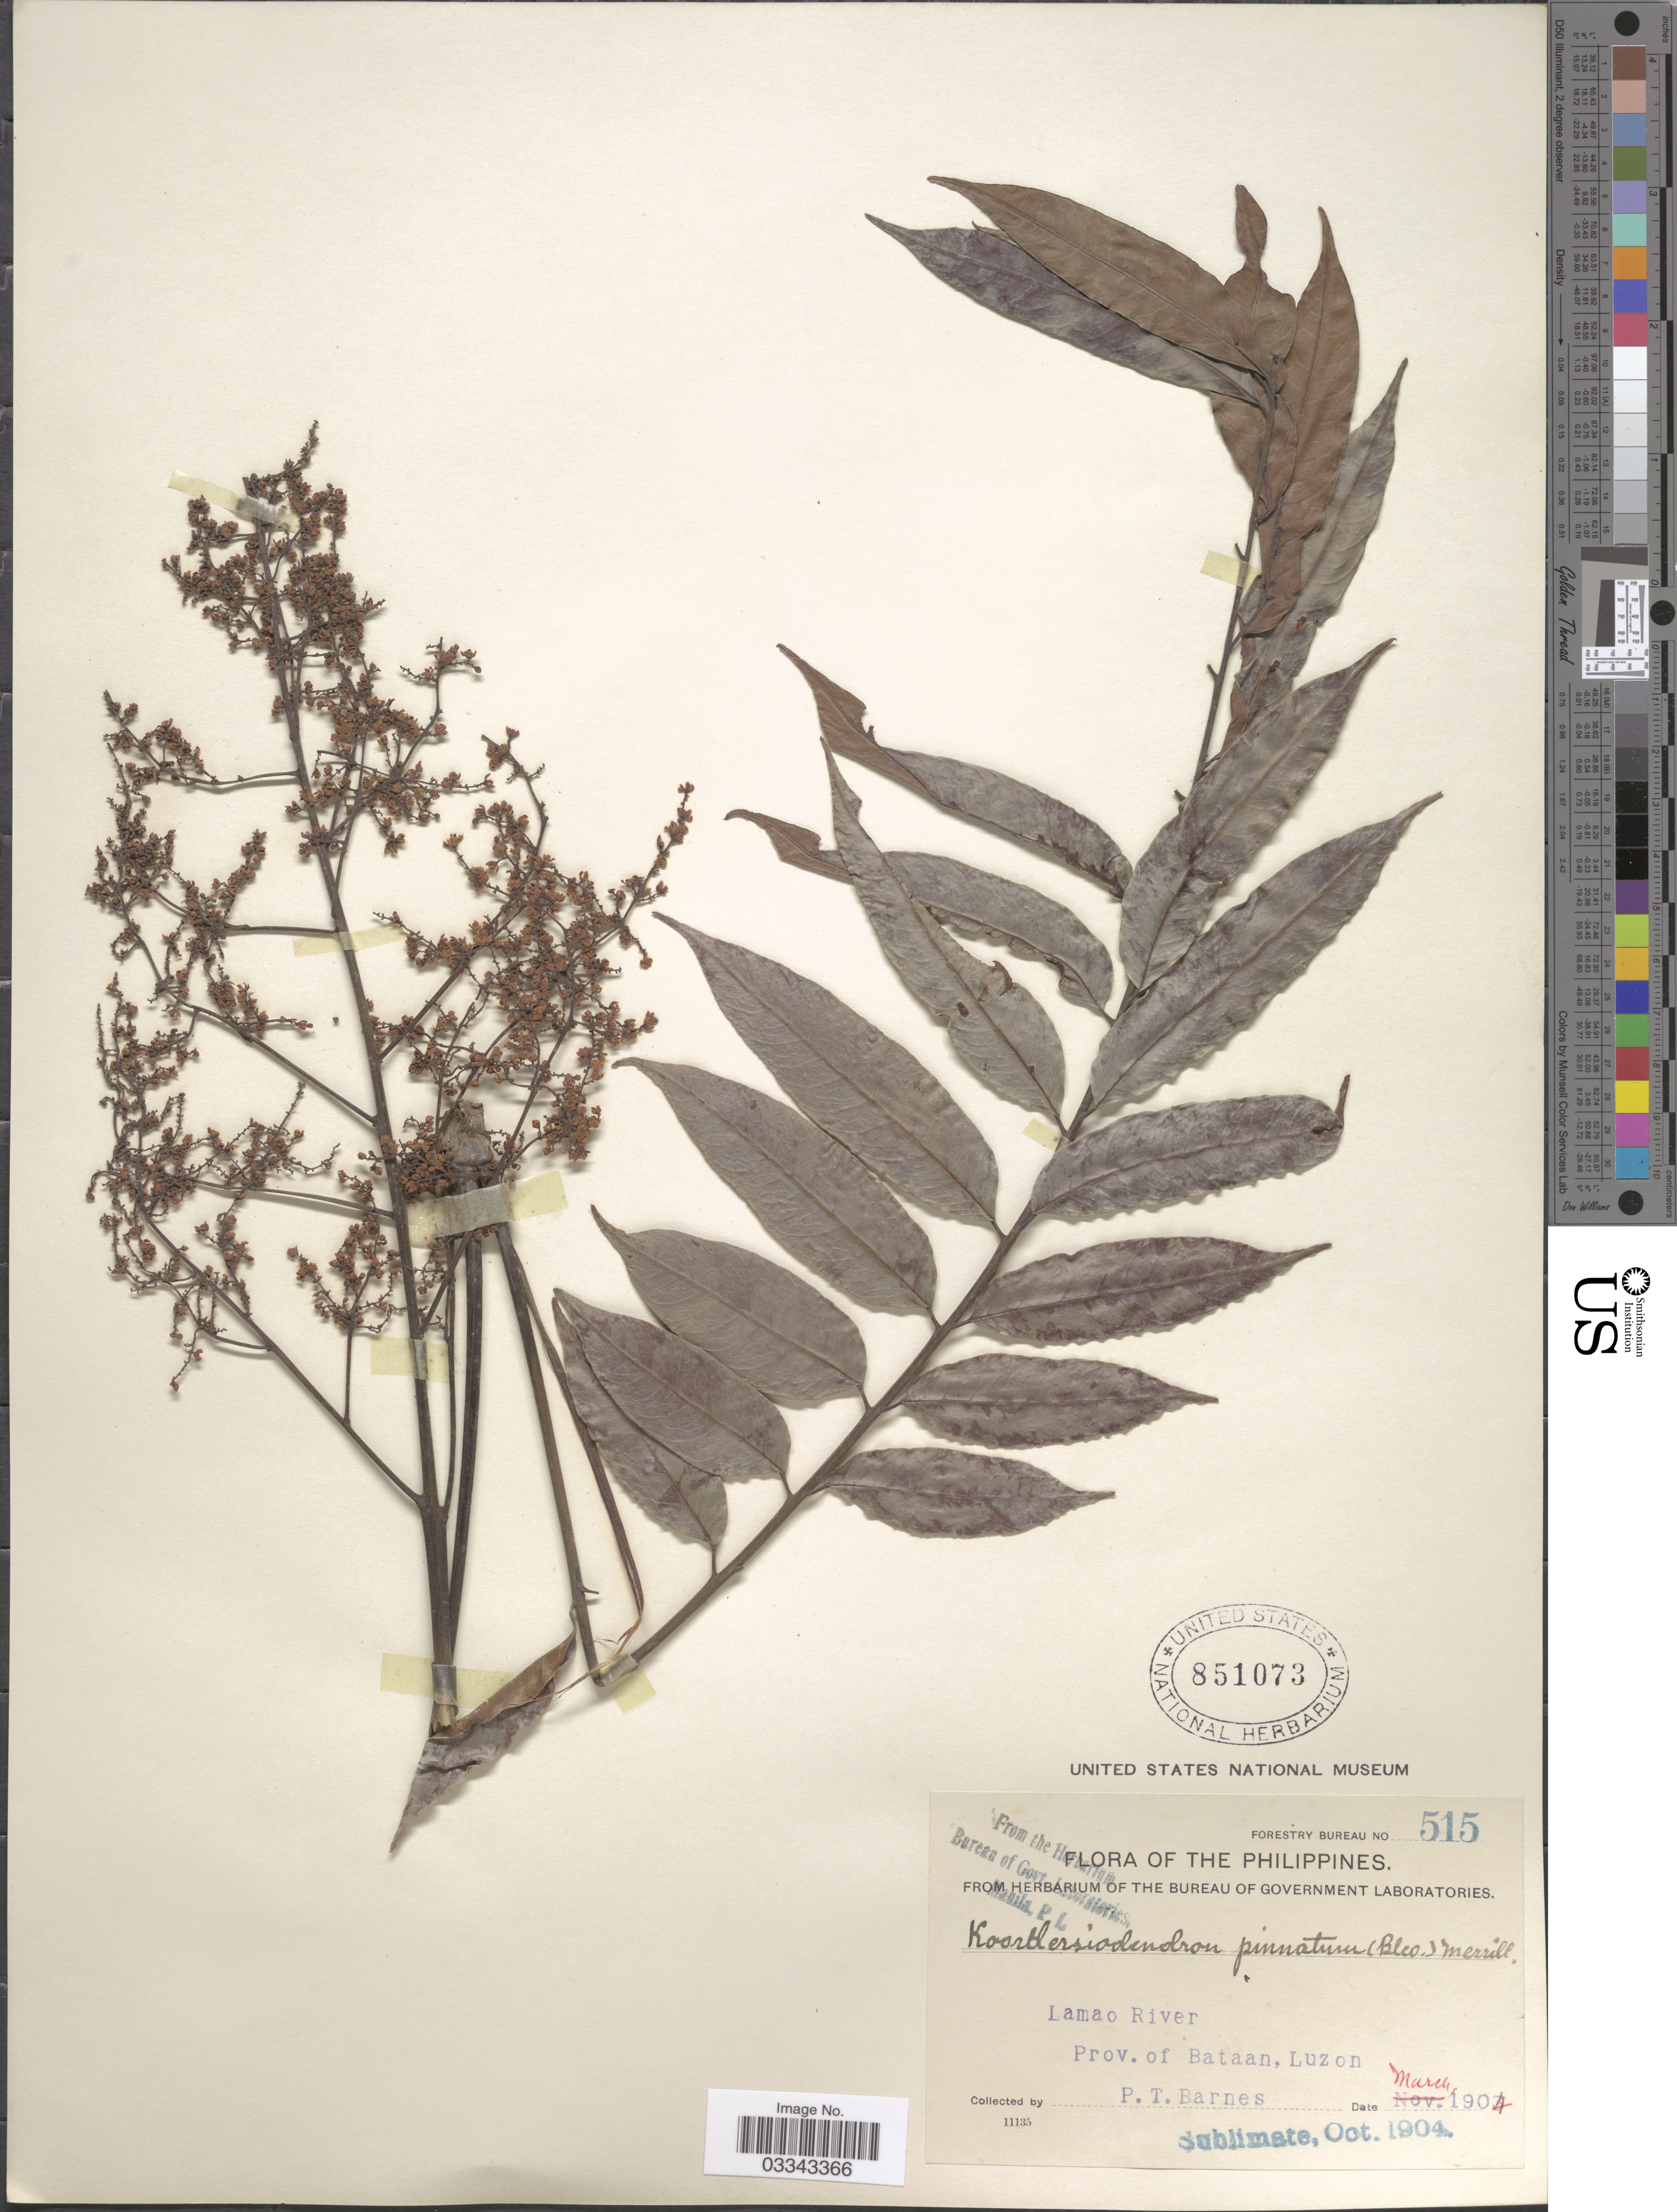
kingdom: Plantae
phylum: Tracheophyta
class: Magnoliopsida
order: Sapindales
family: Anacardiaceae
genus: Koordersiodendron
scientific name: Koordersiodendron pinnatum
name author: (Blanco) Merr.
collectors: P. Barnes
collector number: Forestry Bureau 515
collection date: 1904-03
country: Philippines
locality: Lamao River. Prov. of Bataan, Luzon.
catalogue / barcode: US 851073